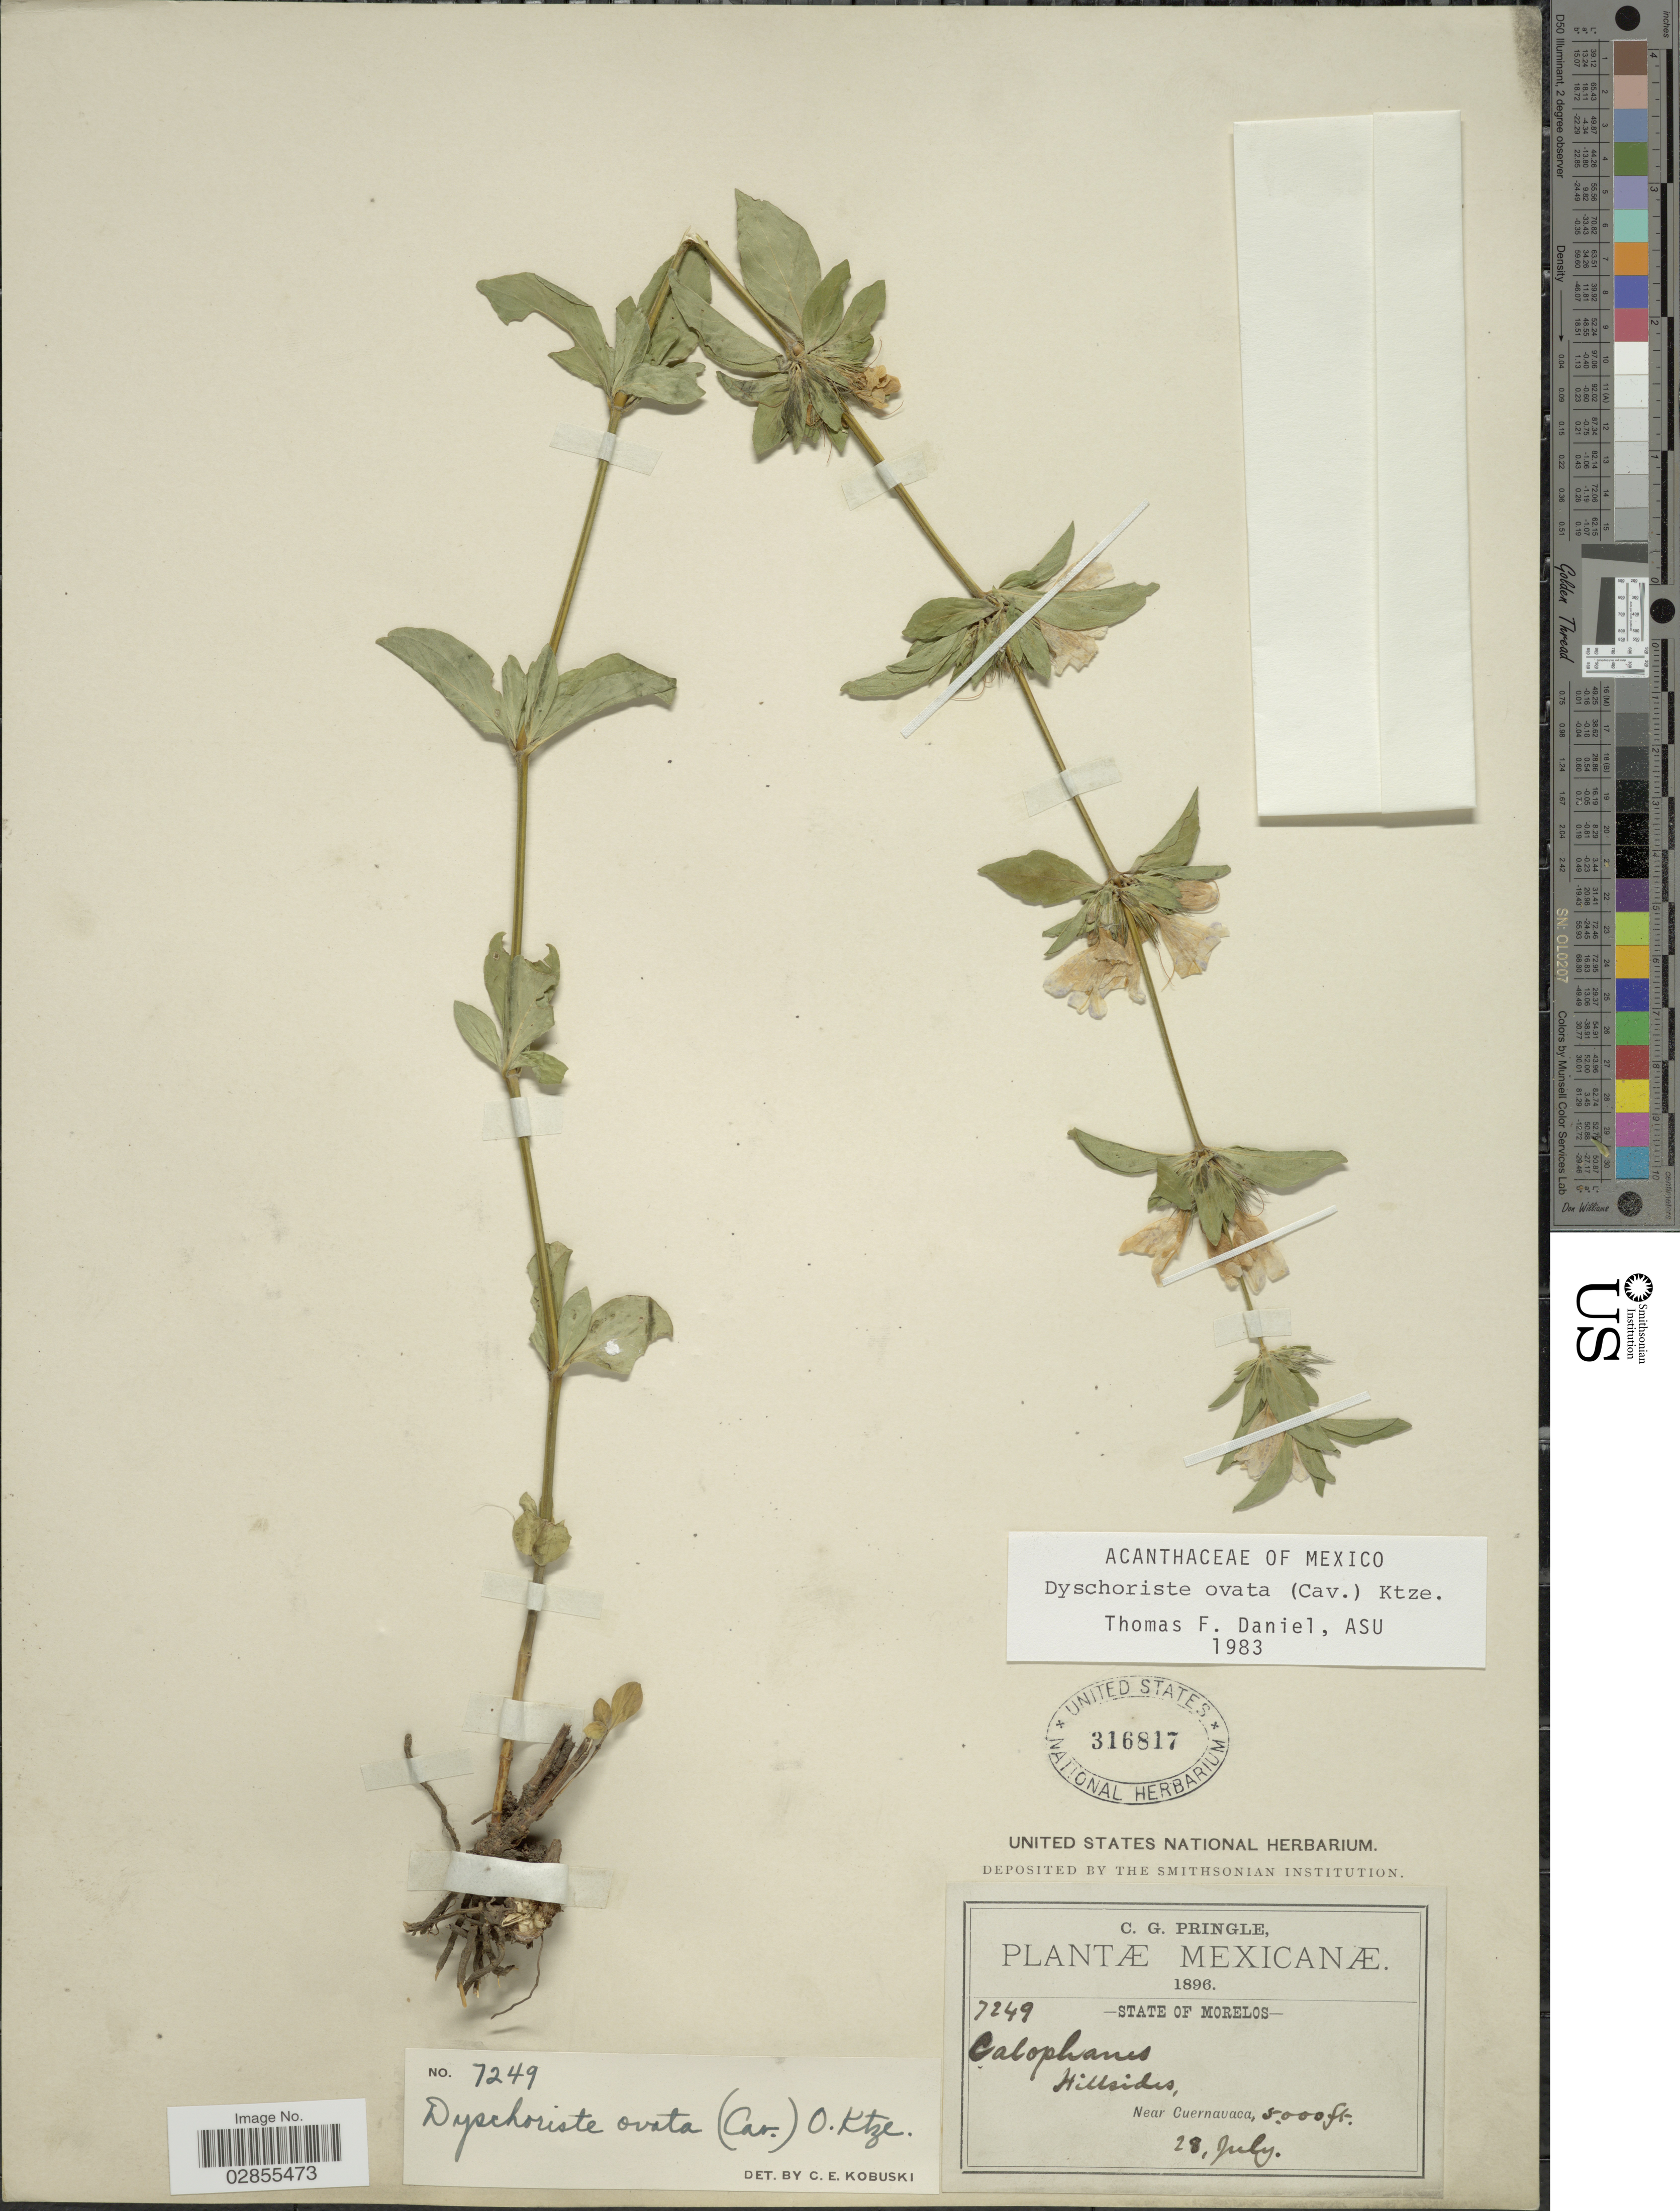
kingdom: Plantae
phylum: Tracheophyta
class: Magnoliopsida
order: Lamiales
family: Acanthaceae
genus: Dyschoriste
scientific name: Dyschoriste ovata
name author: (Cav.) Kuntze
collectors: C. G. Pringle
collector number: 7249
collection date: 1896-07-28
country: Mexico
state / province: Morelos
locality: Hillsides, near Cuernavaca.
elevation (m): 1524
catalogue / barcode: US 316817